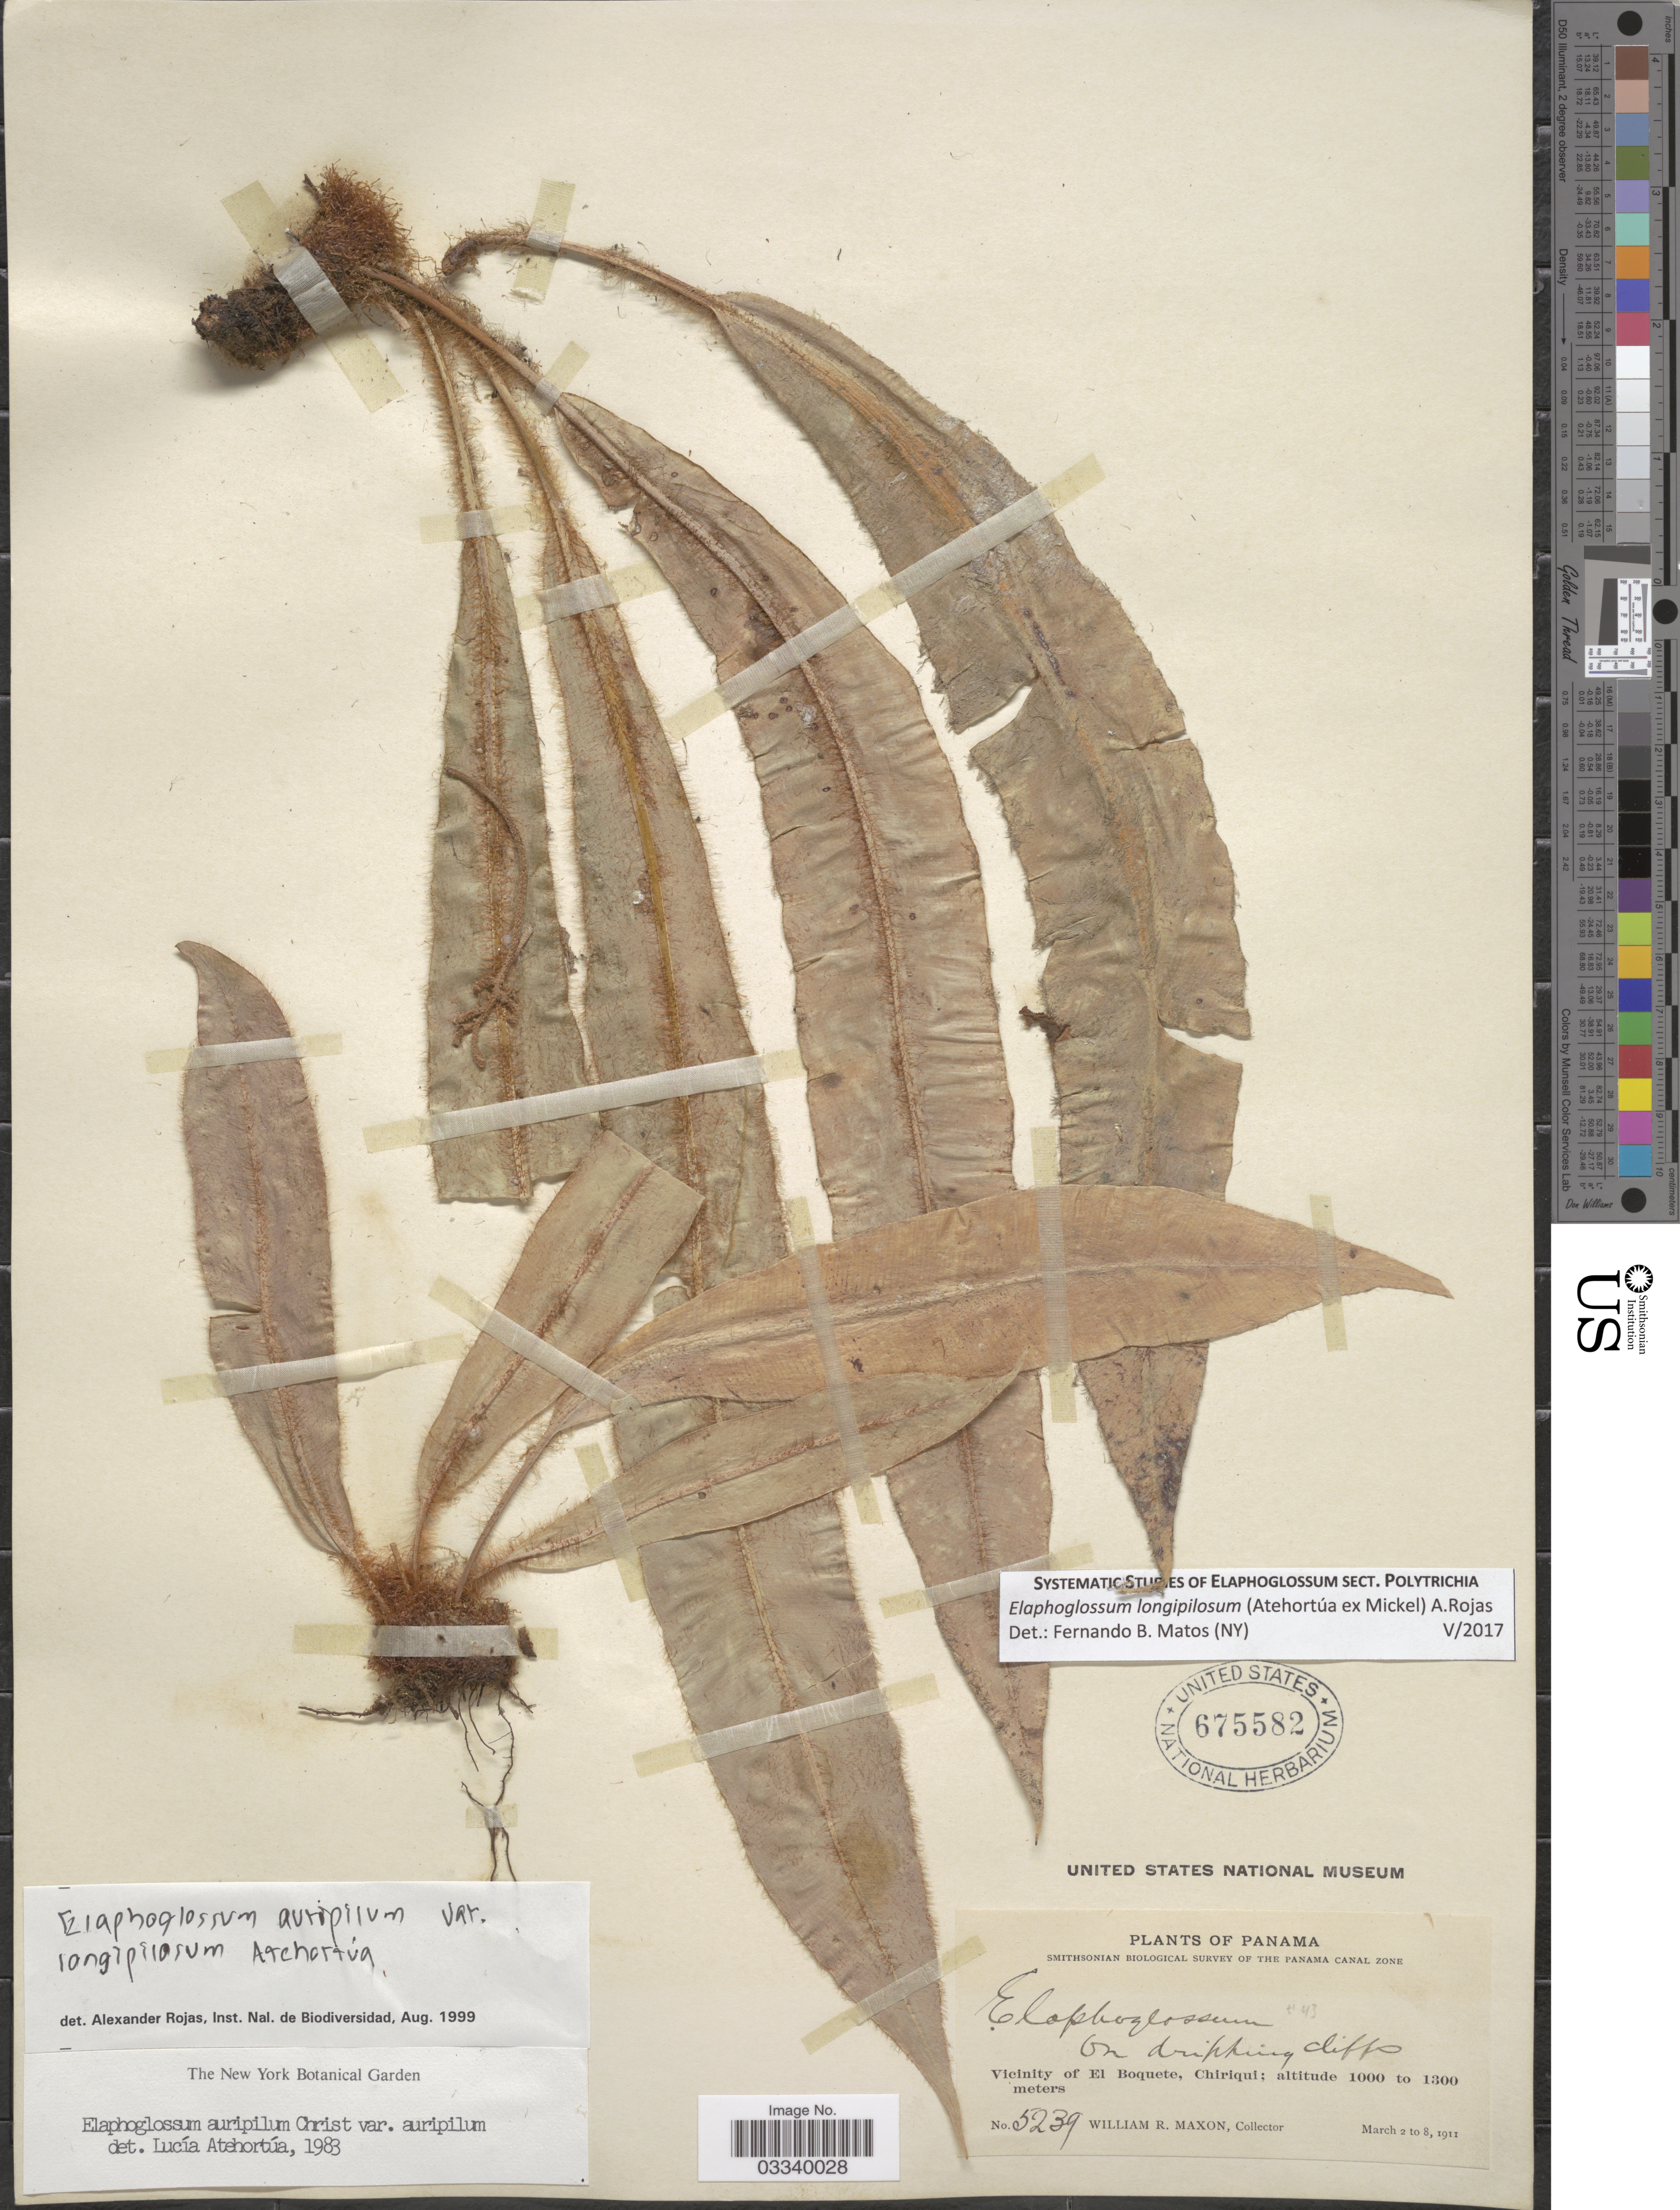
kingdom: Plantae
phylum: Tracheophyta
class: Polypodiopsida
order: Polypodiales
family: Dryopteridaceae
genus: Elaphoglossum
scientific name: Elaphoglossum longipilosum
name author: (Atehortúa) A. Rojas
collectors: W. R. Maxon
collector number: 5239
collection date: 1911-03-02/1911-03-08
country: Panama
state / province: Chiriqui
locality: Vicinity of El Boquete.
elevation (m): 1000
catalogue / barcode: US 675582